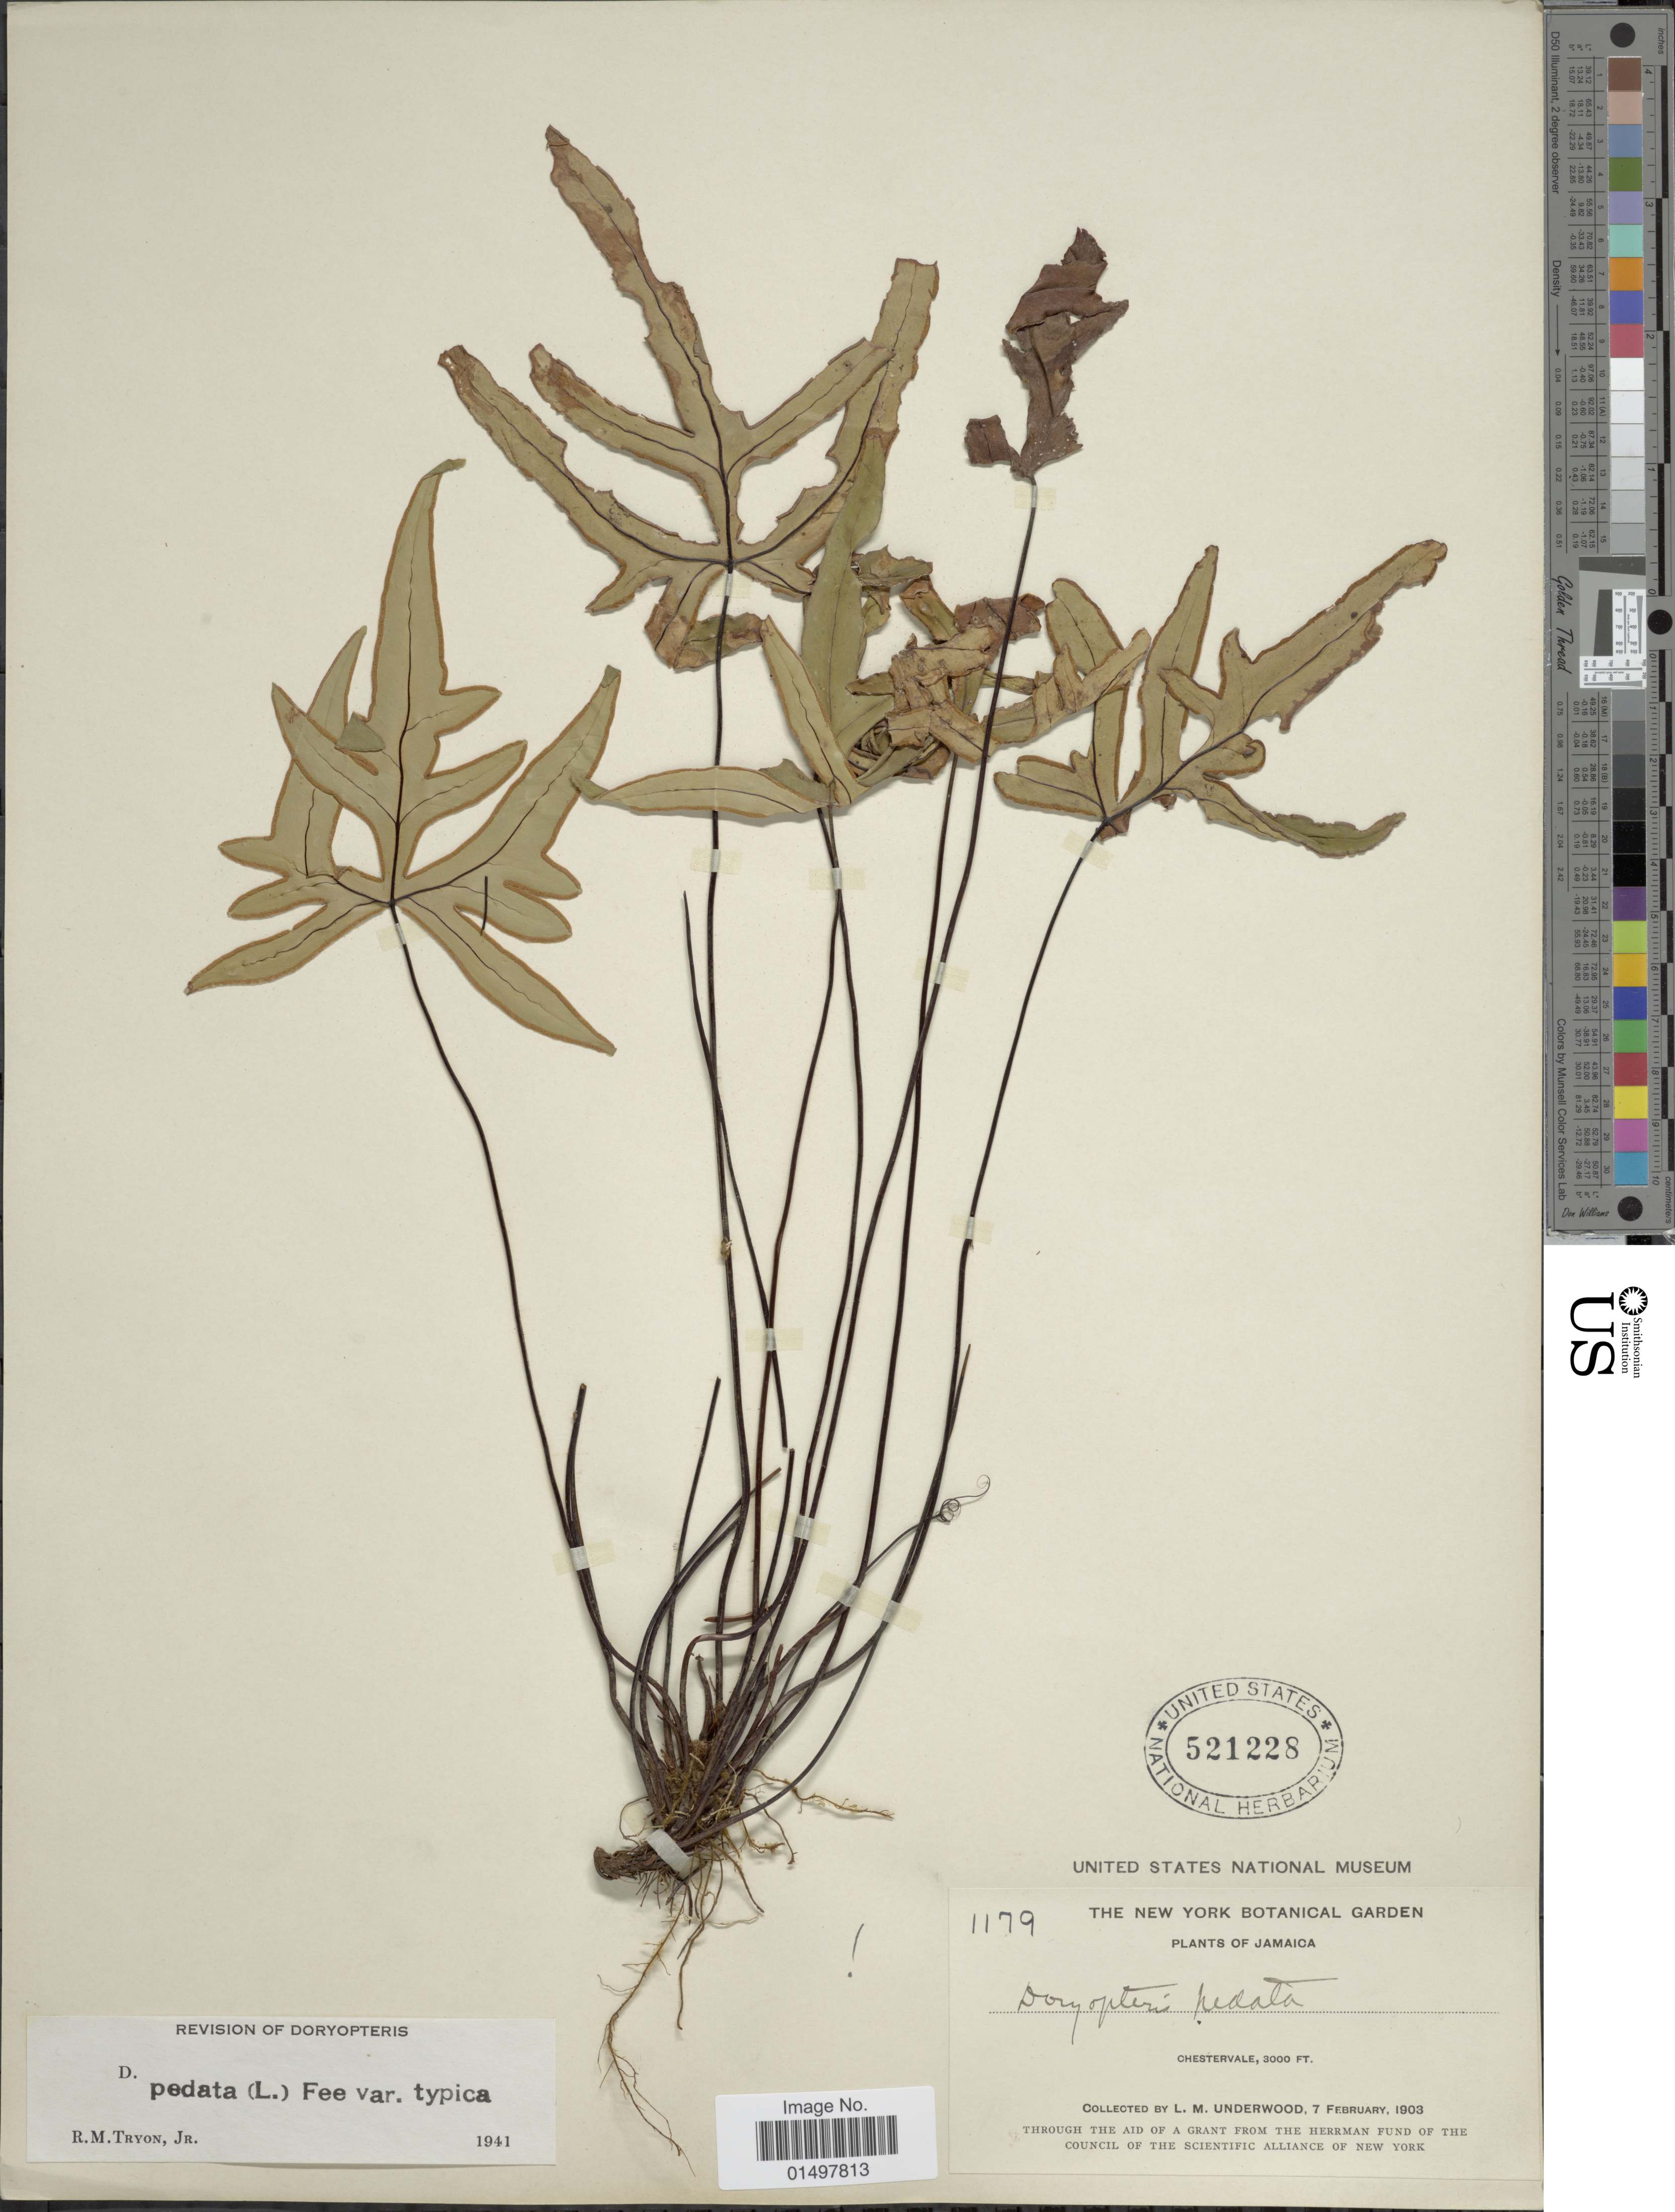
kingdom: Plantae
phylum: Tracheophyta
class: Polypodiopsida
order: Polypodiales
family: Pteridaceae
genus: Doryopteris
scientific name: Doryopteris pedata var. typica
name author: (L.) Fée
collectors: L. M. Underwood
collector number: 1179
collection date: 1903-02-07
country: Jamaica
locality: Chestervale.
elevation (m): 914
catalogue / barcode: US 521228